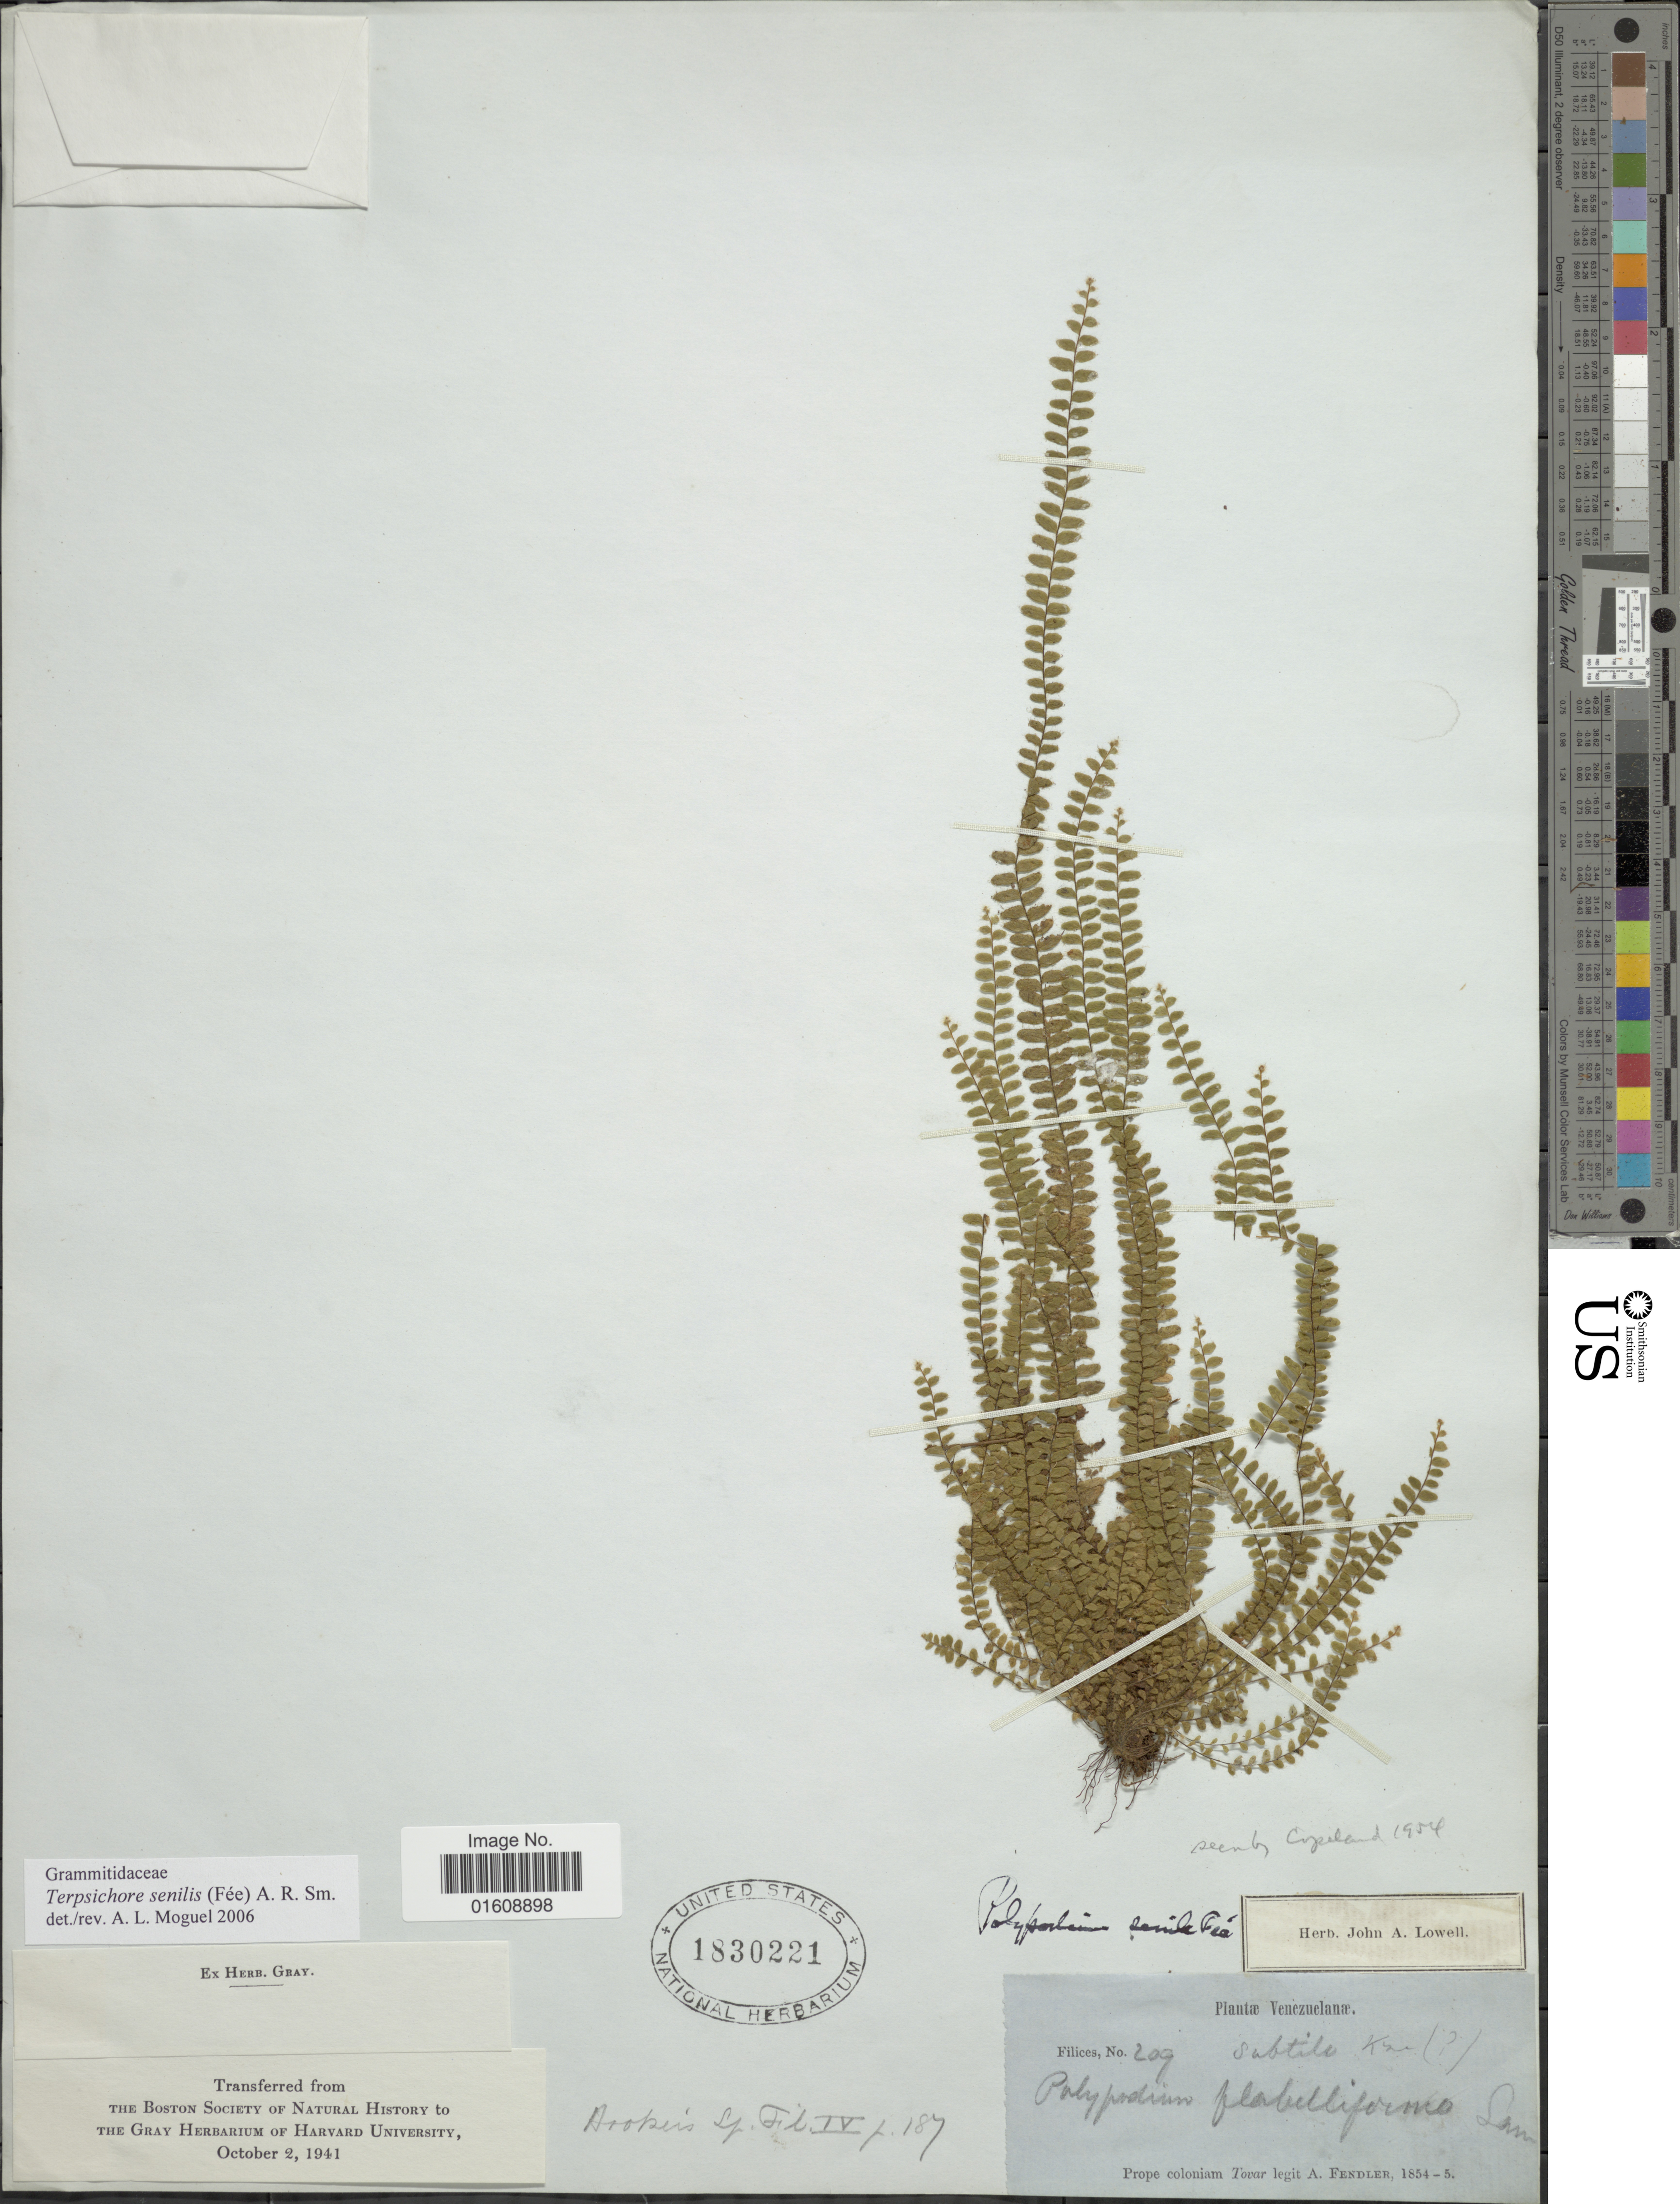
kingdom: Plantae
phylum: Tracheophyta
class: Polypodiopsida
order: Polypodiales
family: Polypodiaceae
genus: Alansmia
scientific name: Alansmia senilis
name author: (Fée) Moguel & M. Kessler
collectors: A. Fendler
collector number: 209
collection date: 1854/1855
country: Venezuela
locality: Venezuelanæ, Prope coloniam Tovar.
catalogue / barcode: US 1830221